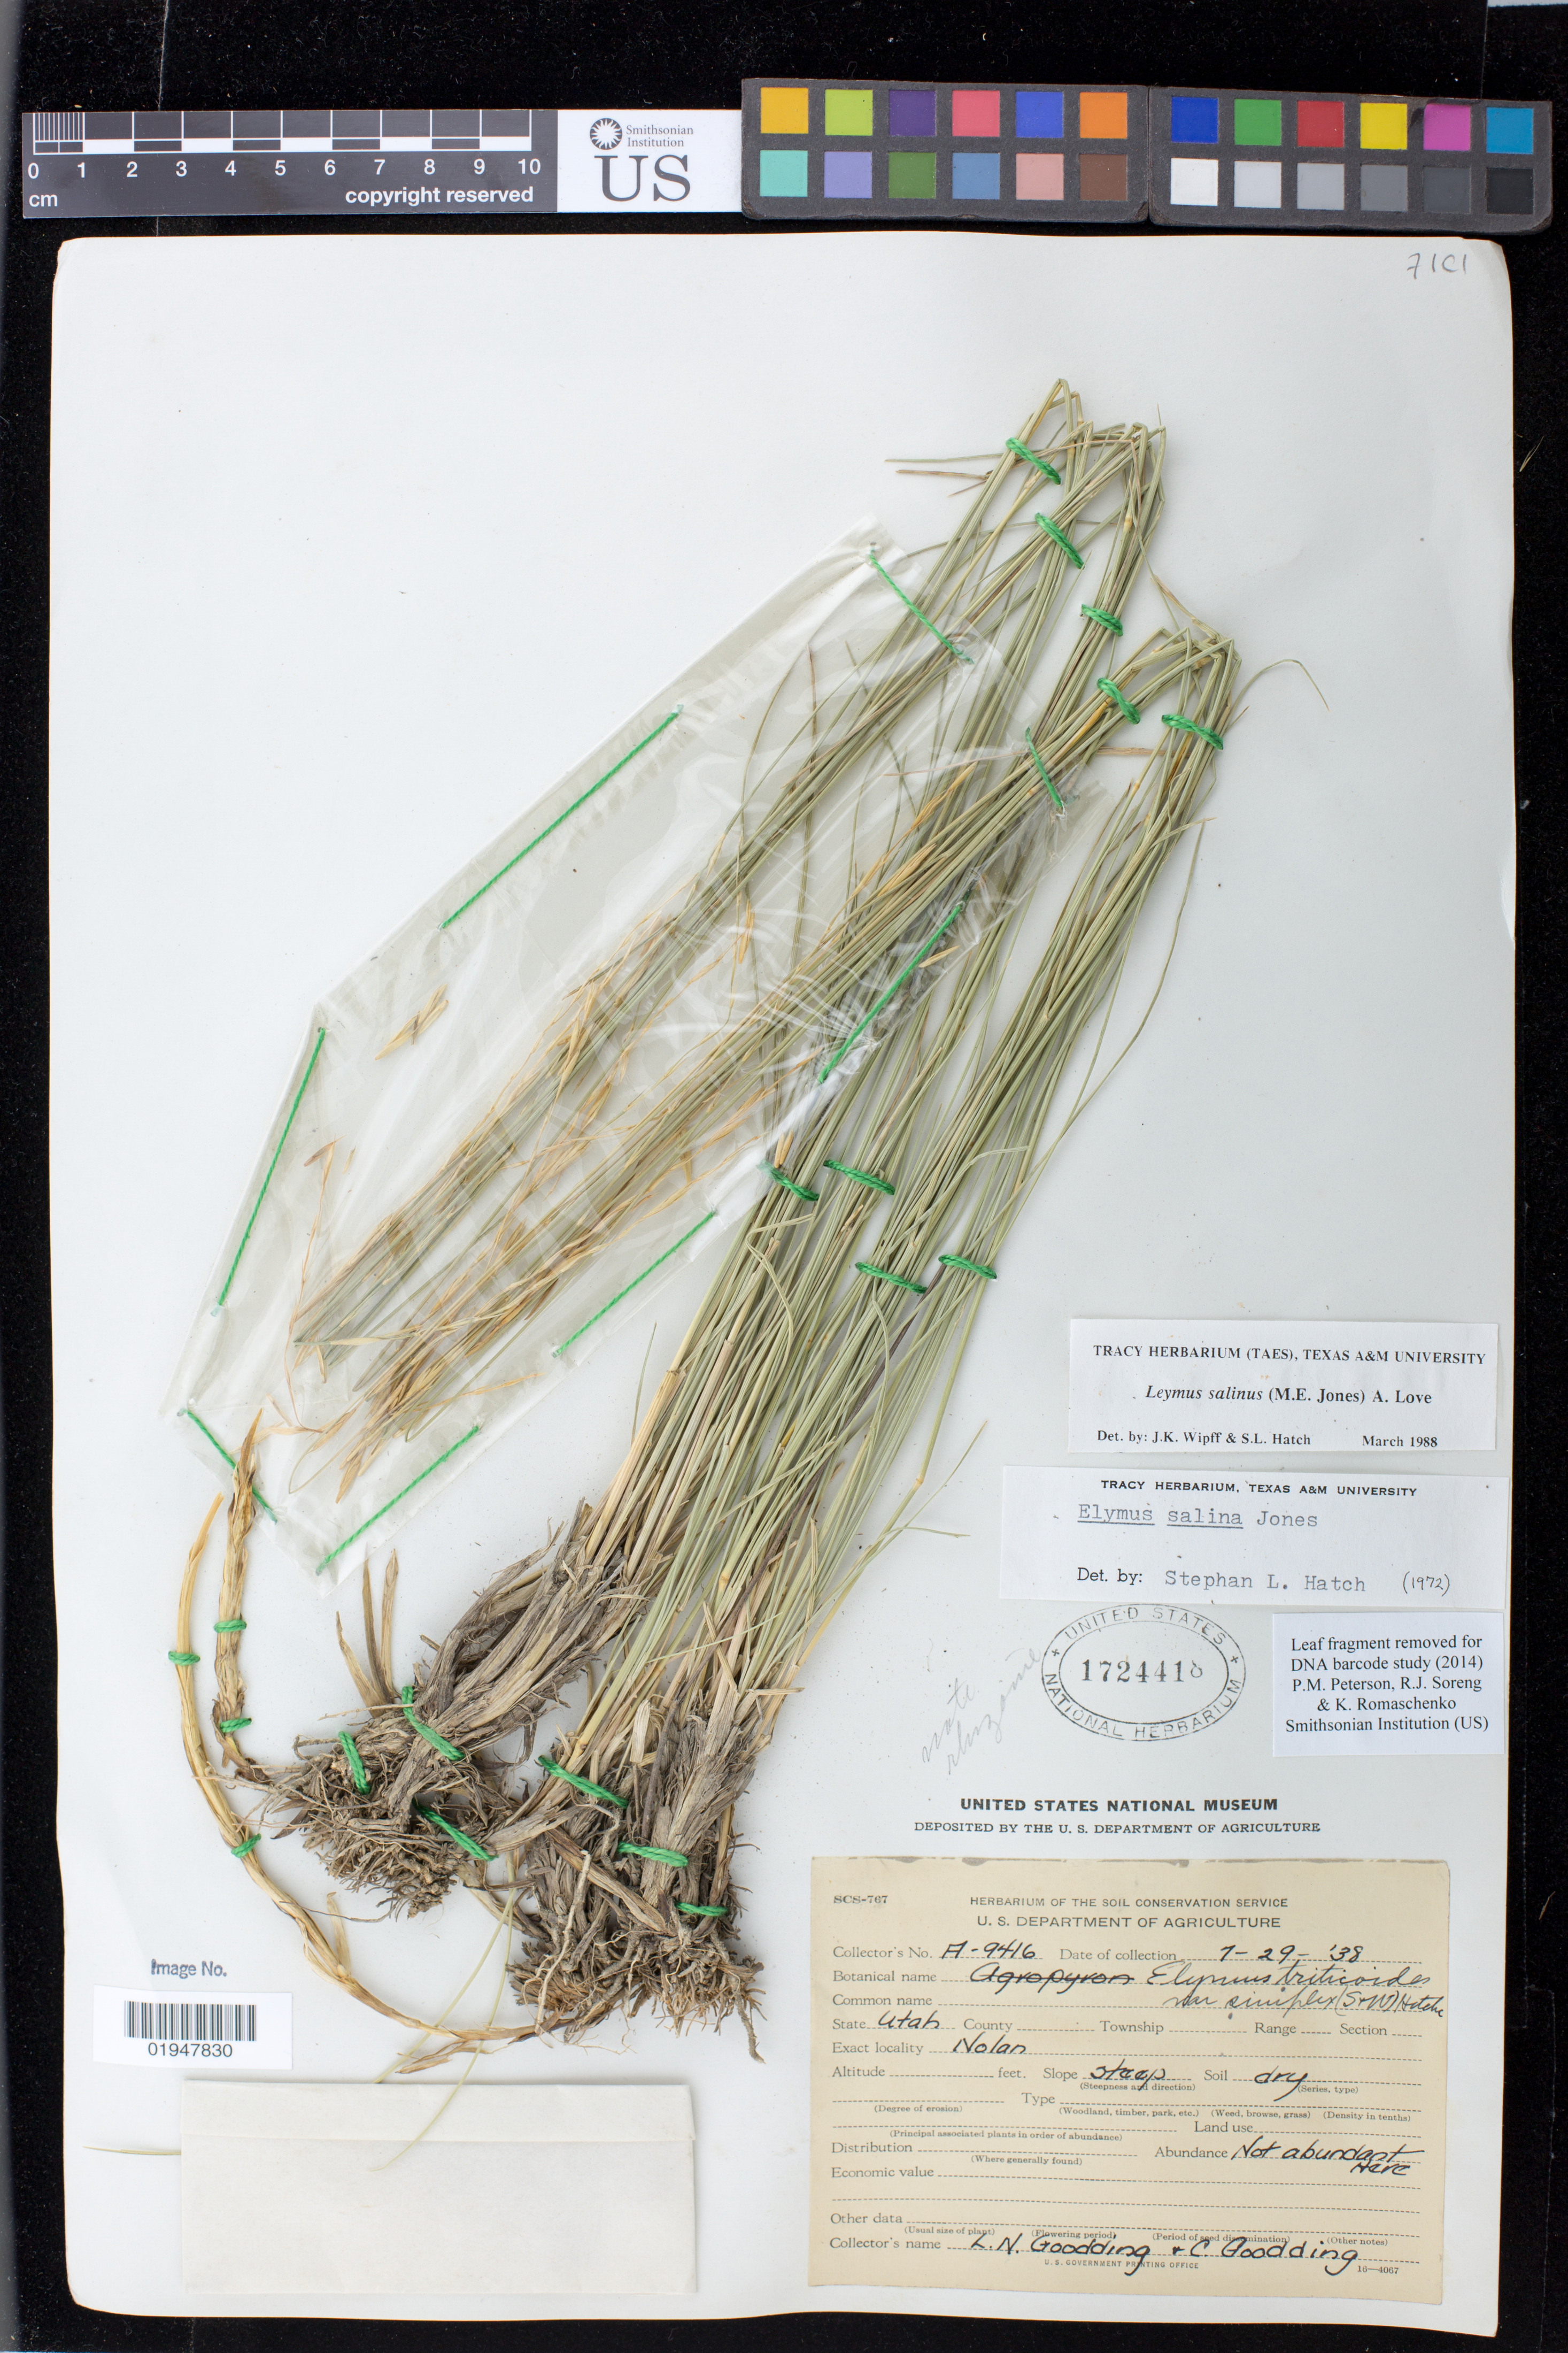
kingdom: Plantae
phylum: Tracheophyta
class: Liliopsida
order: Poales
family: Poaceae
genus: Leymus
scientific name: Leymus salina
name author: (M.E. Jones) Á. Löve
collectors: L. N. Goodding & C. Goodding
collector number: A-9416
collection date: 1938-07-29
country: United States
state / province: Utah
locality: Nolan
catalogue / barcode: US 1724418